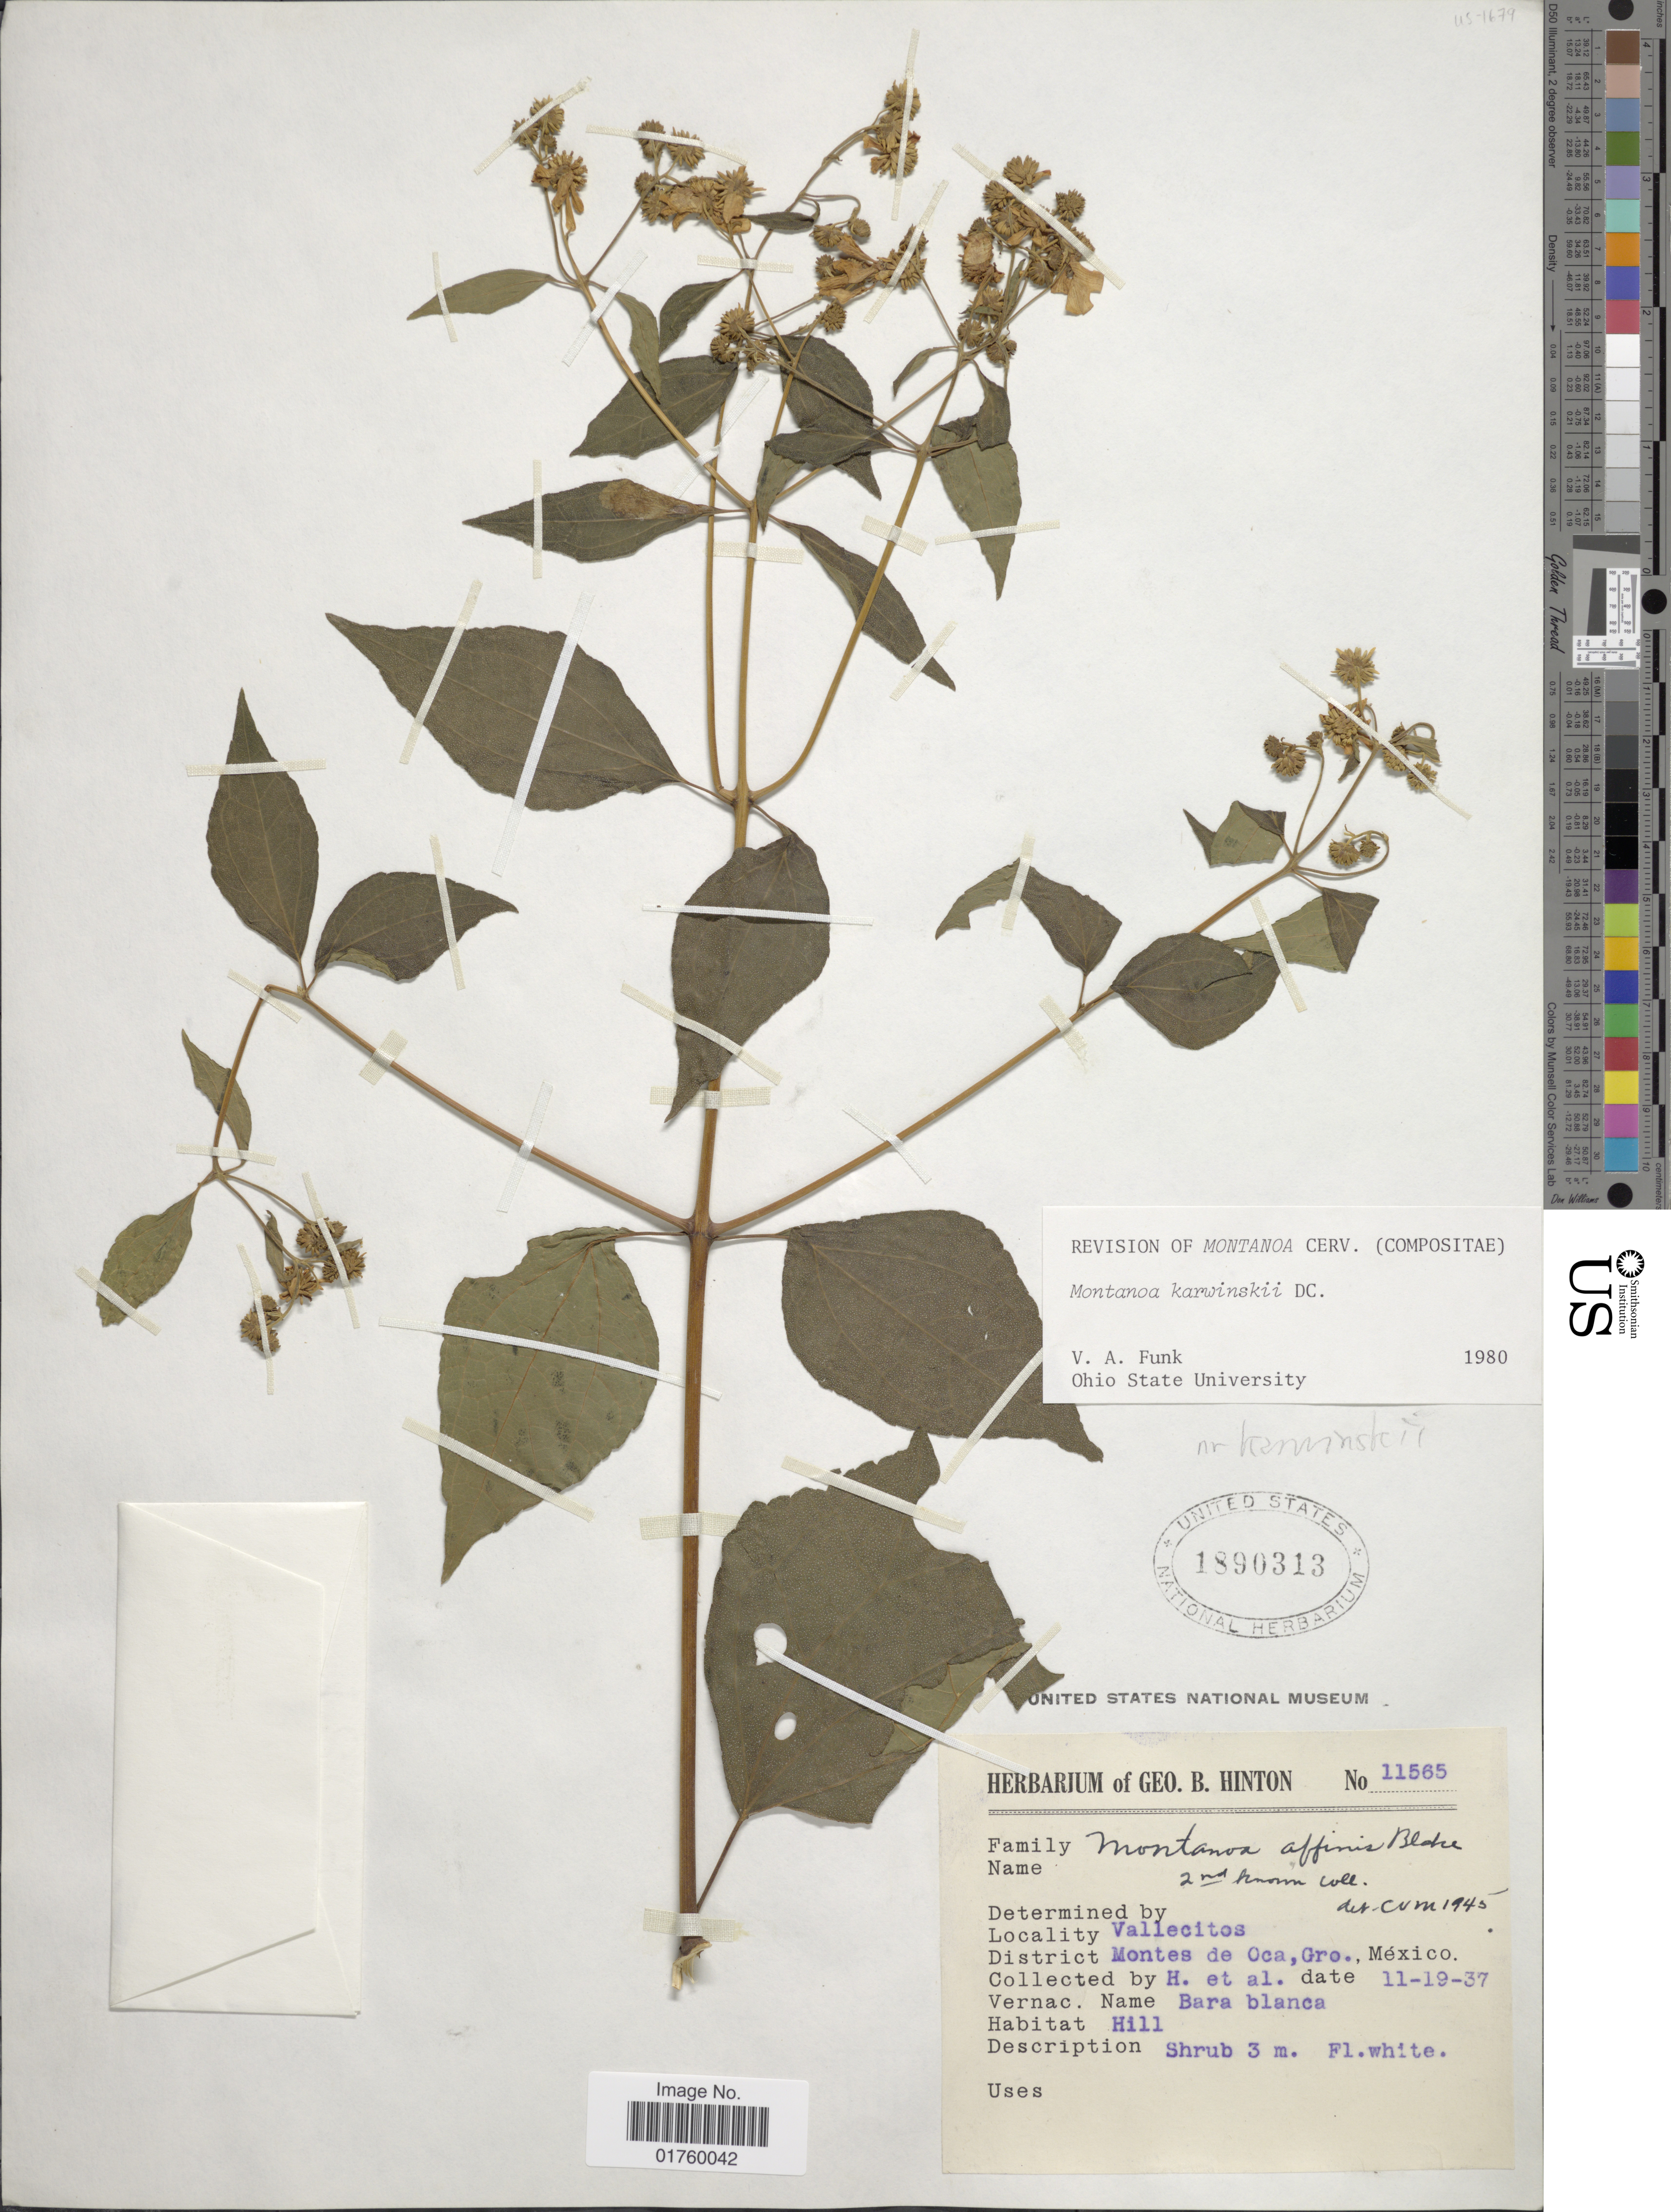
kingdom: Plantae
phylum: Tracheophyta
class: Magnoliopsida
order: Asterales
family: Asteraceae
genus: Montanoa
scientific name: Montanoa karwinskii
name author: DC.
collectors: G. B. Hinton & et al.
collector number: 11565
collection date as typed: Transcribed d/m/y: 19/11/37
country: Mexico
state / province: Guerrero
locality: Vallecites, District Montes de Oca.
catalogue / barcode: US 1890313